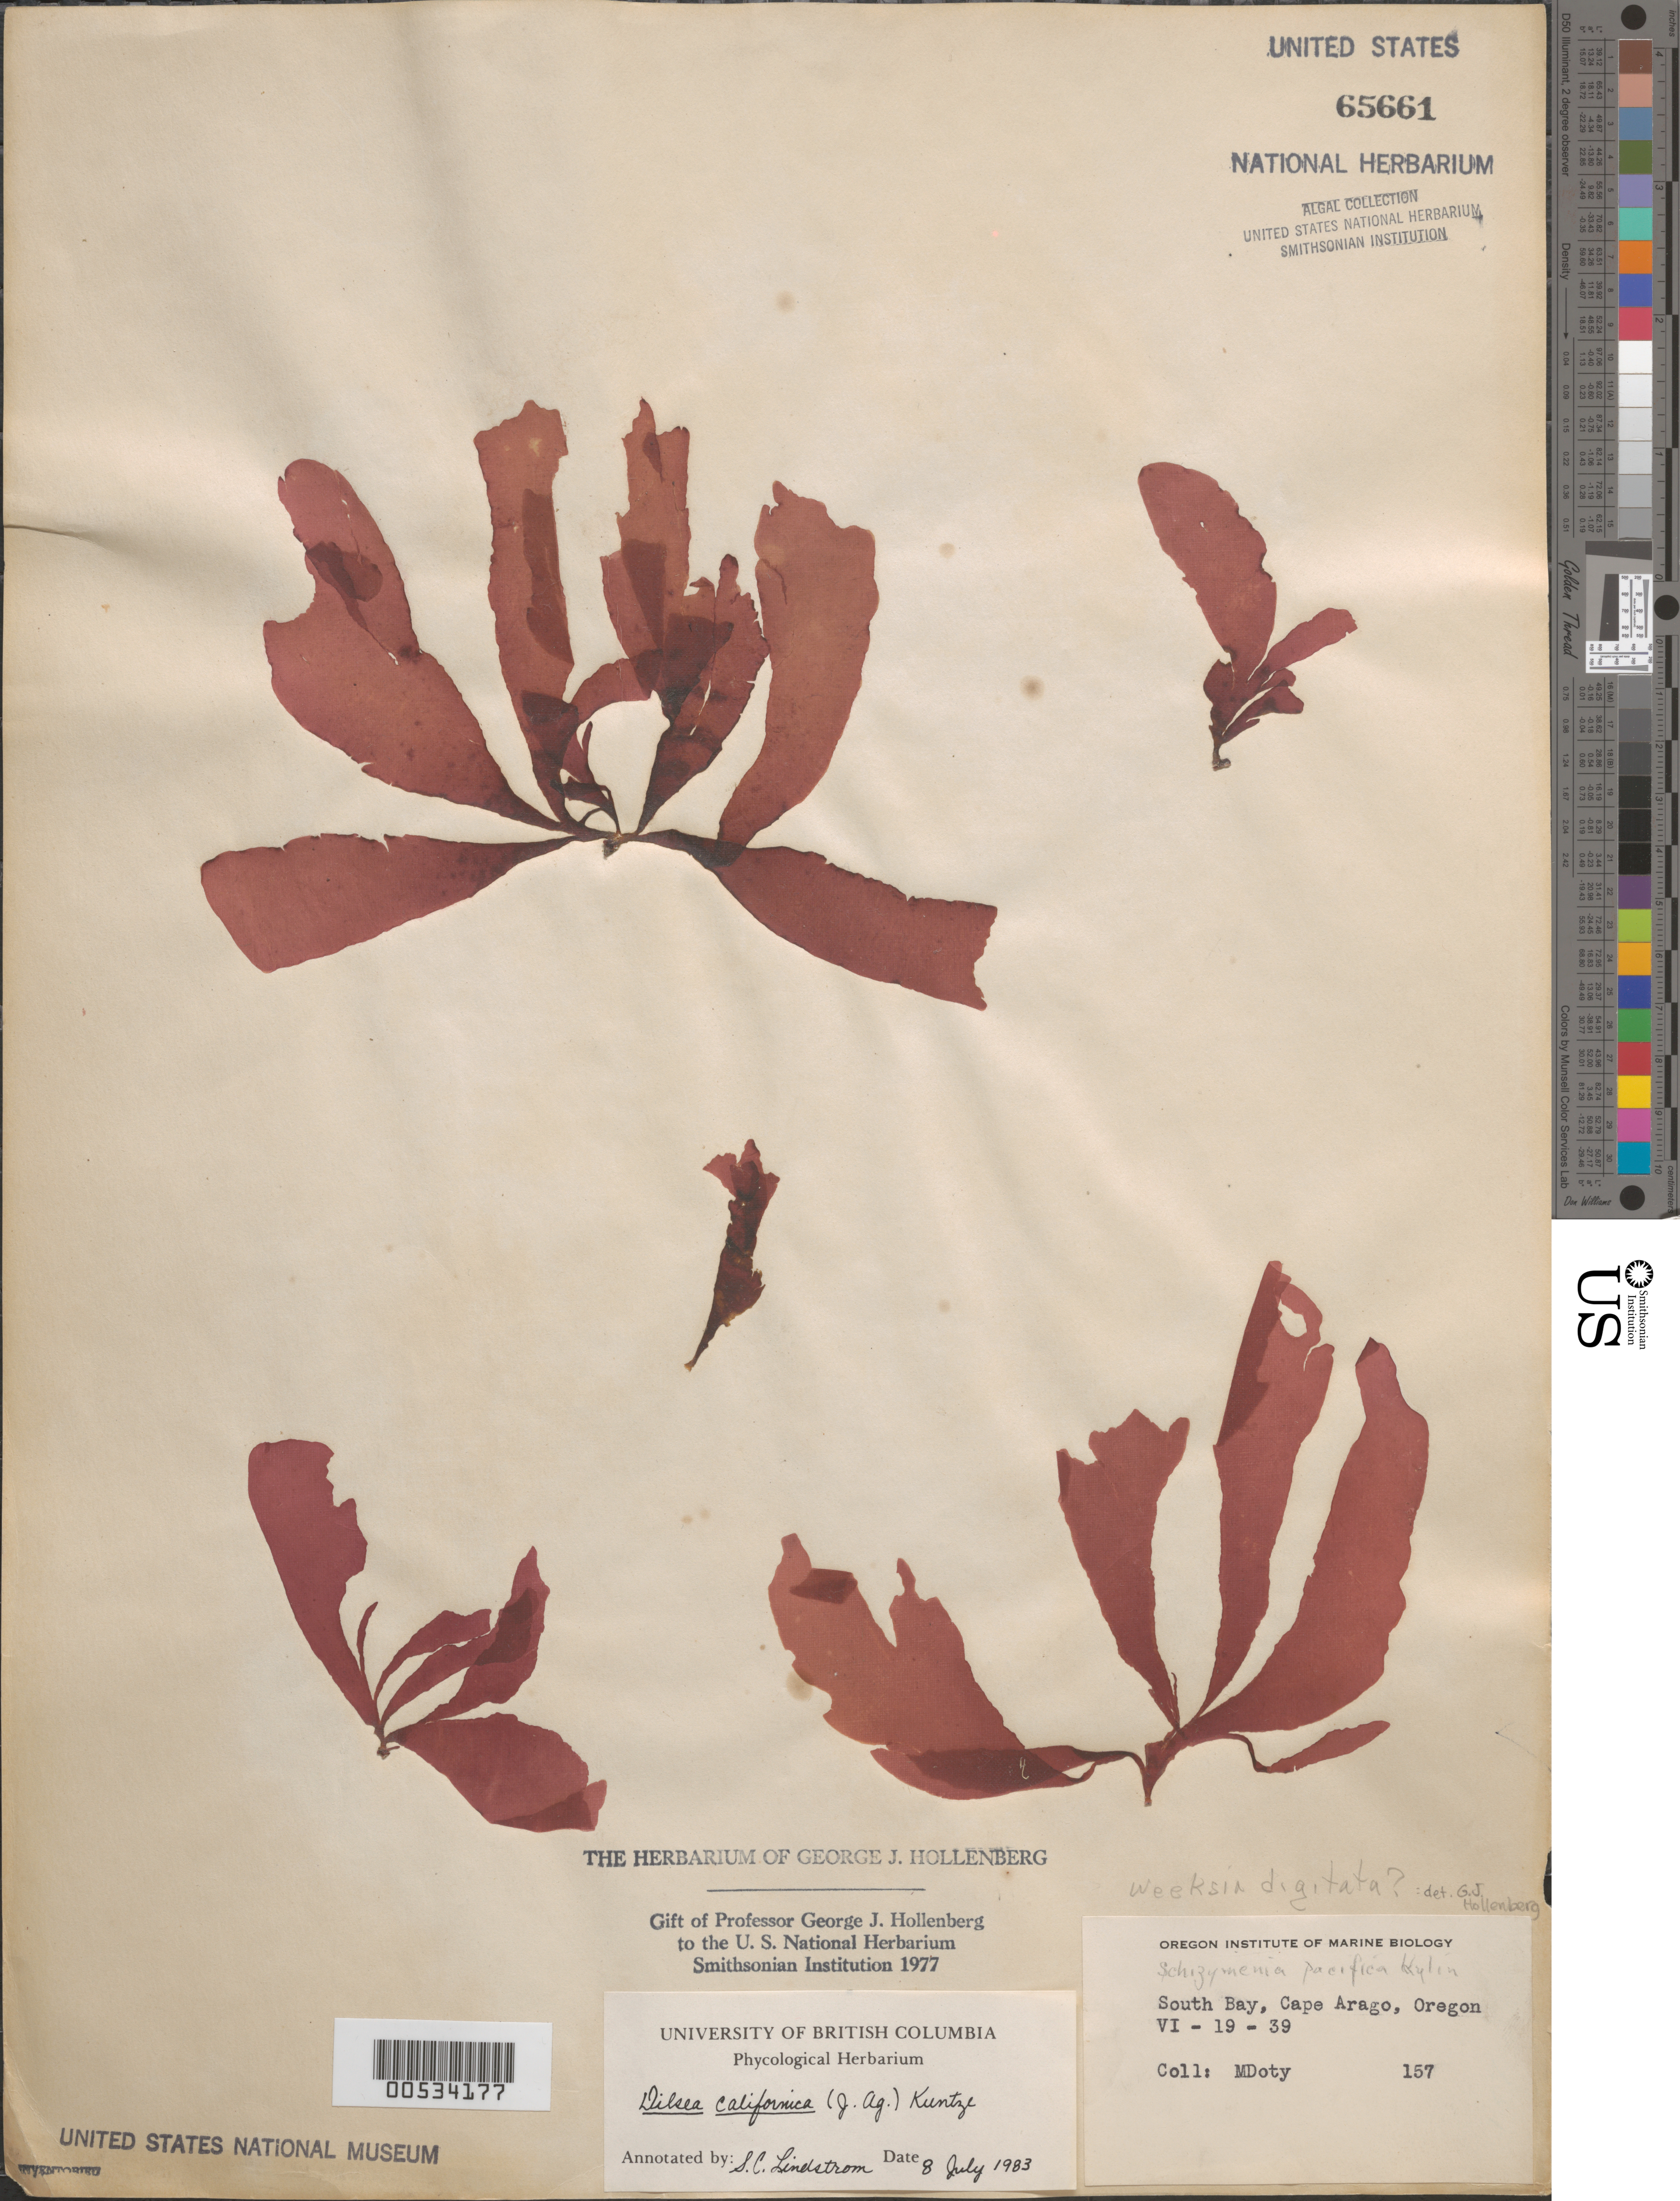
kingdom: Plantae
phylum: Rhodophyta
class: Florideophyceae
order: Gigartinales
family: Dumontiaceae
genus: Dilsea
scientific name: Dilsea californica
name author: (J. Agardh) Kuntze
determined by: Lindstrom, S. C.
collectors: M. S. Doty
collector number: MSD 157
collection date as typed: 19 Jun 1939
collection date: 1939-06-19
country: United States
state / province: Oregon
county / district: Coos County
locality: South Bay, Cape Arago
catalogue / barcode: US 65661